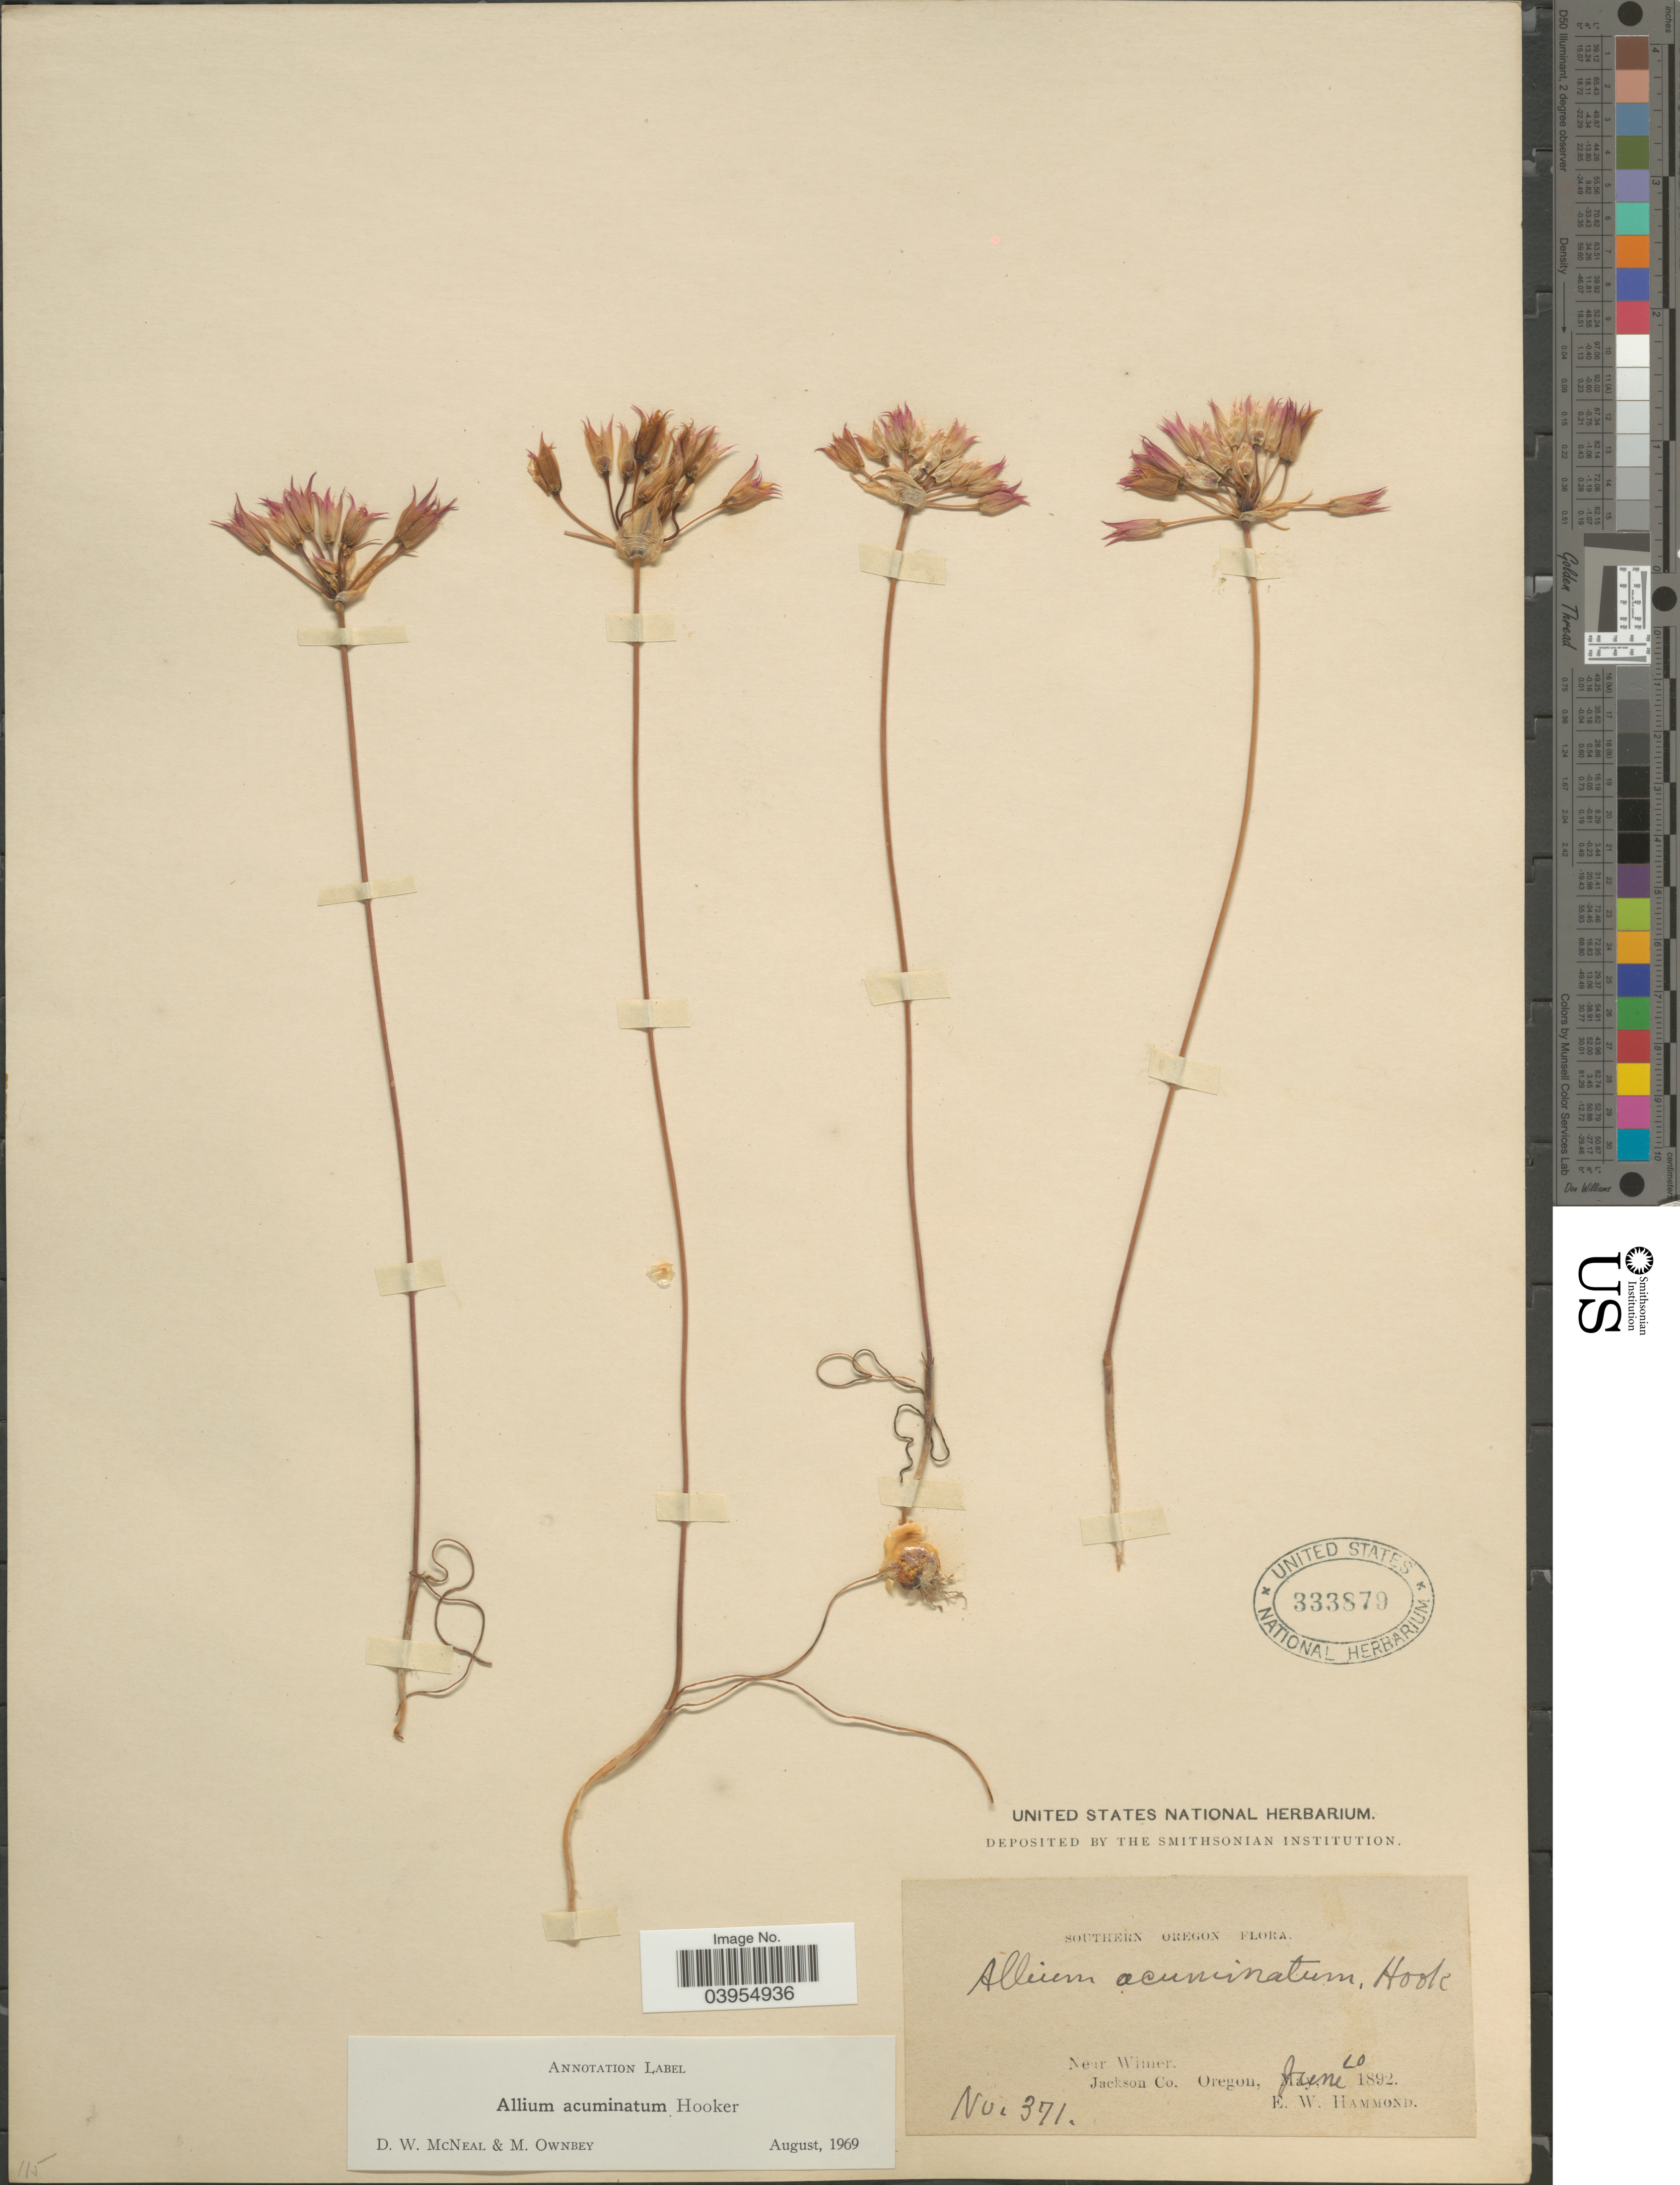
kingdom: Plantae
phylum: Tracheophyta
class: Liliopsida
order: Asparagales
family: Amaryllidaceae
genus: Allium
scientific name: Allium acuminatum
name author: Hook.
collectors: E. Hammond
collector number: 371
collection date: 1892-06-10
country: United States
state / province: Oregon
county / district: Jackson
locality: Southern Oregon. Near Wimer. Jackson Co.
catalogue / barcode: US 333879